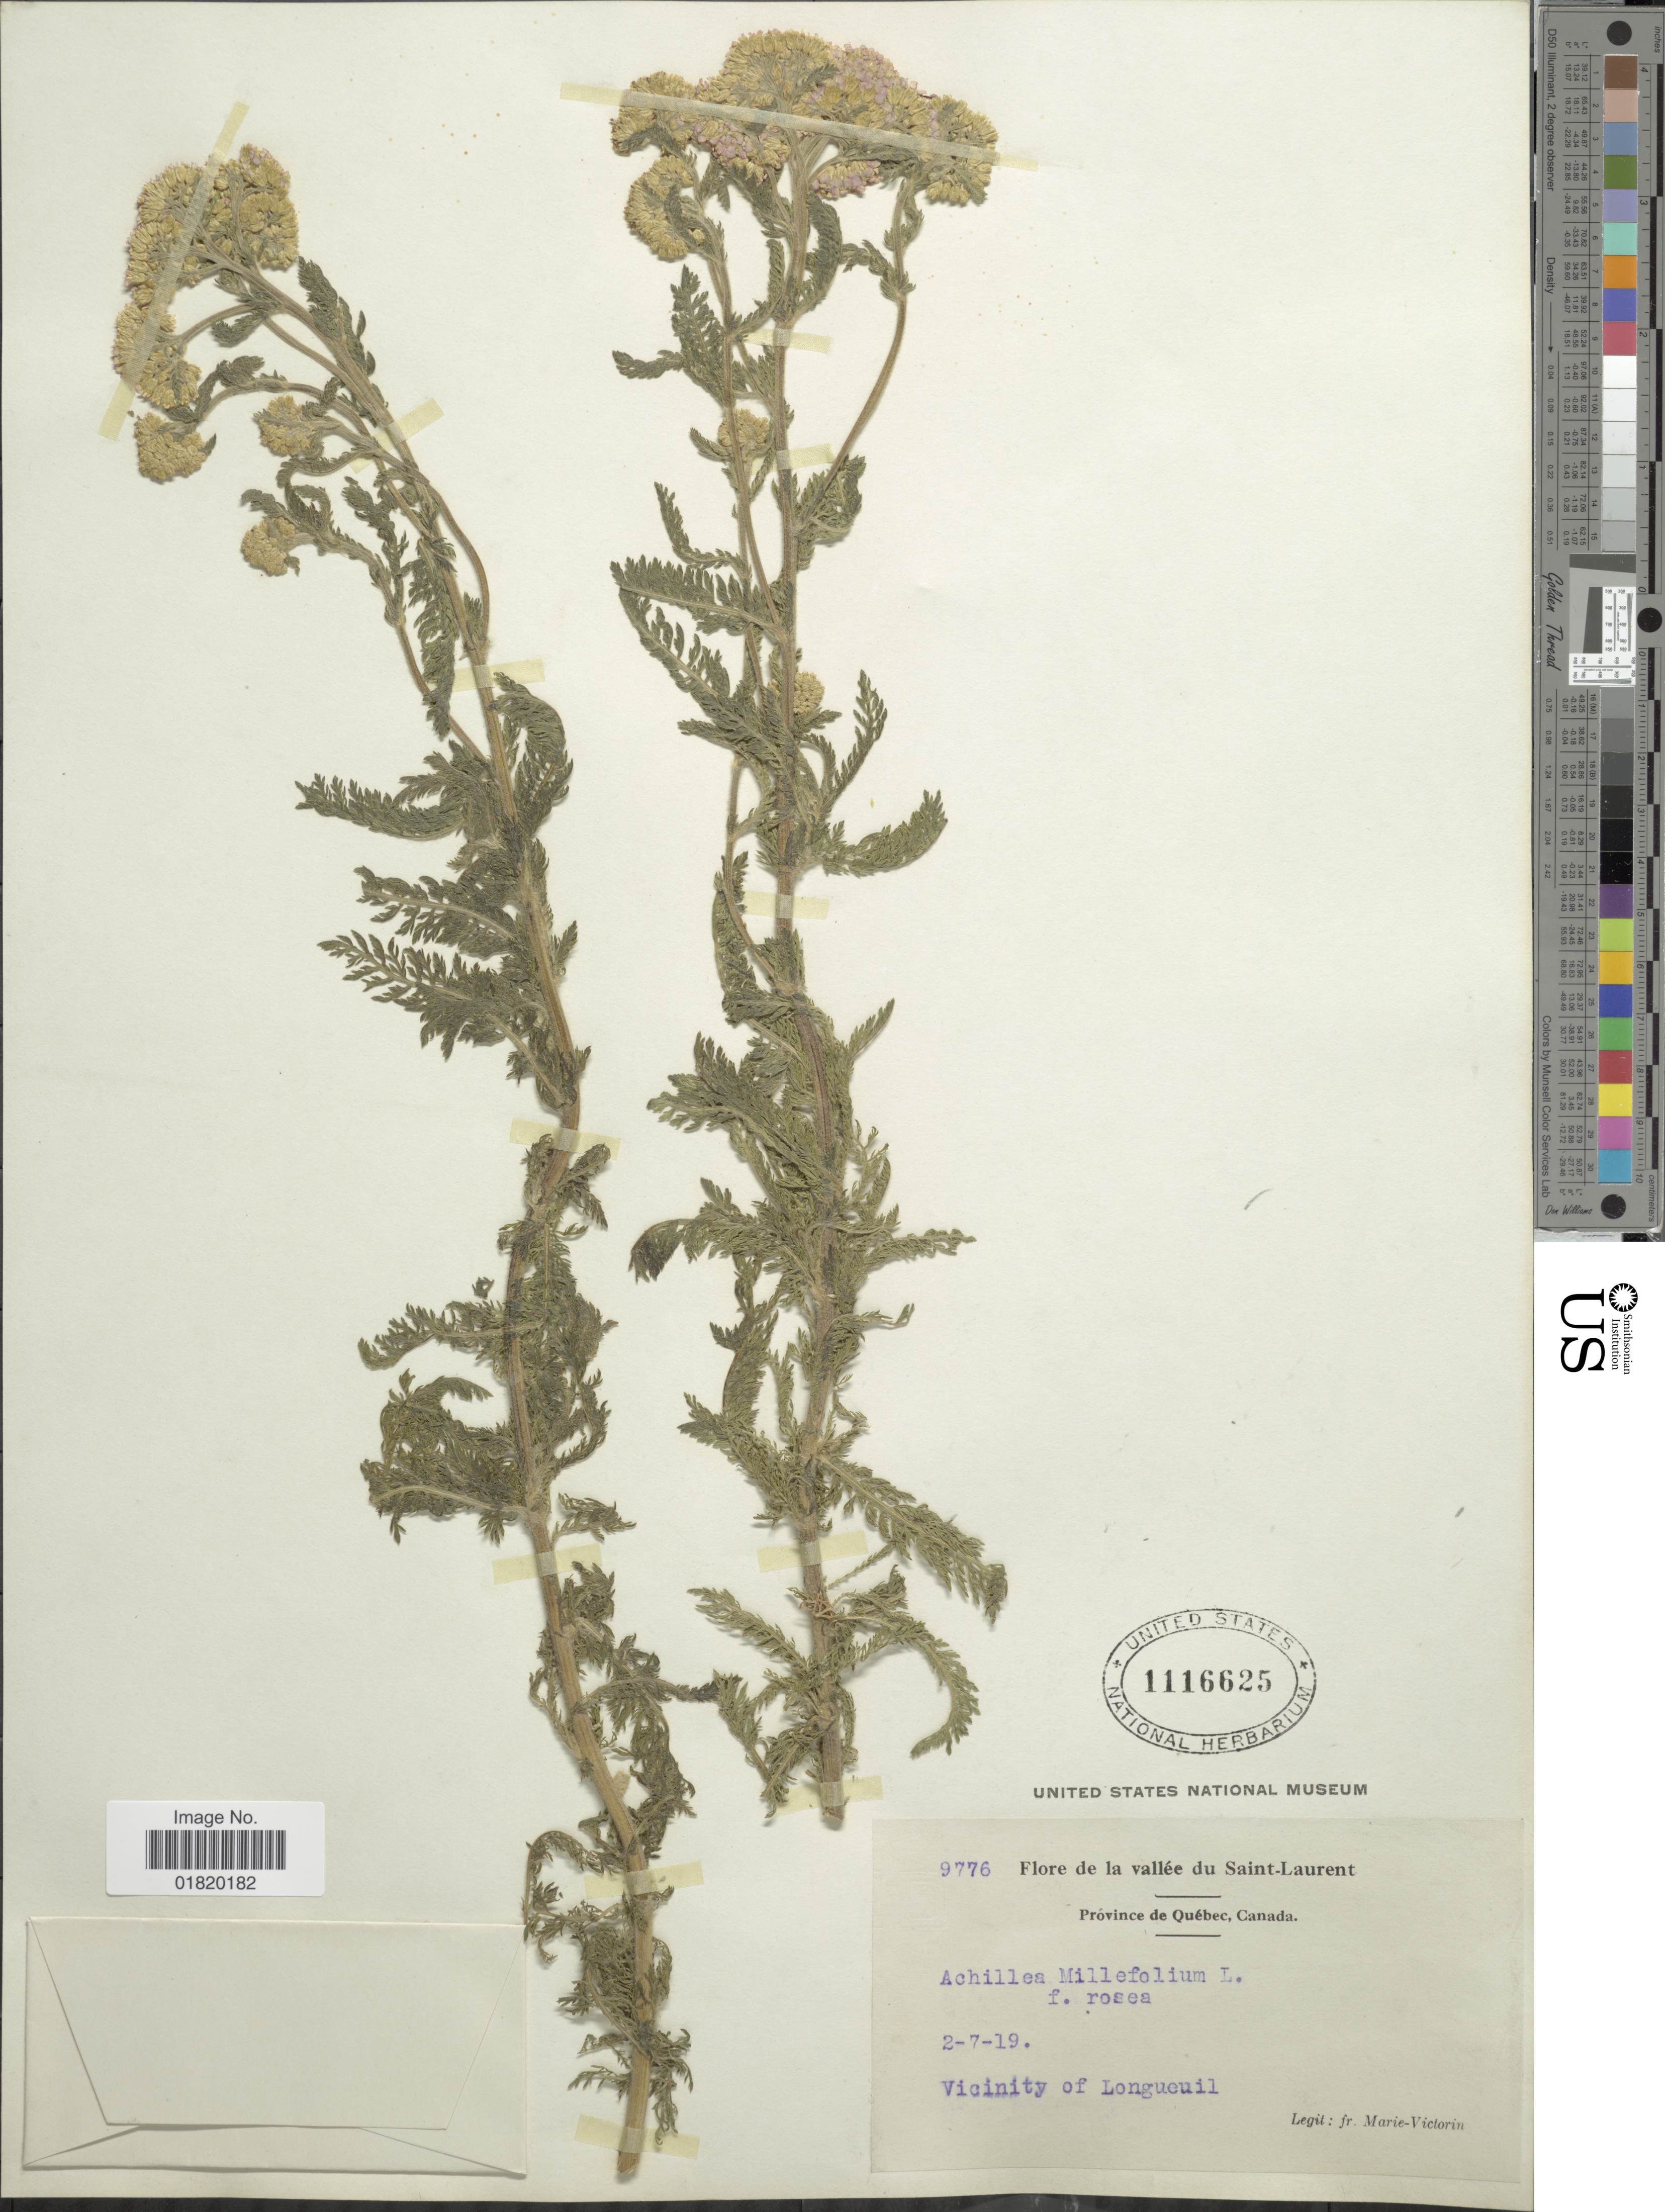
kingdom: Plantae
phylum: Tracheophyta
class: Magnoliopsida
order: Asterales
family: Asteraceae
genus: Achillea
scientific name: Achillea millefolium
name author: L.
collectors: Fr. Marie-Victorin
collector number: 9776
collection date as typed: Transcribed d/m/y: 2/7/19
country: Canada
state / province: Quebec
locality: Vallée du Saint-Laurent. Vicinity of Longueuil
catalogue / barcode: US 1116625